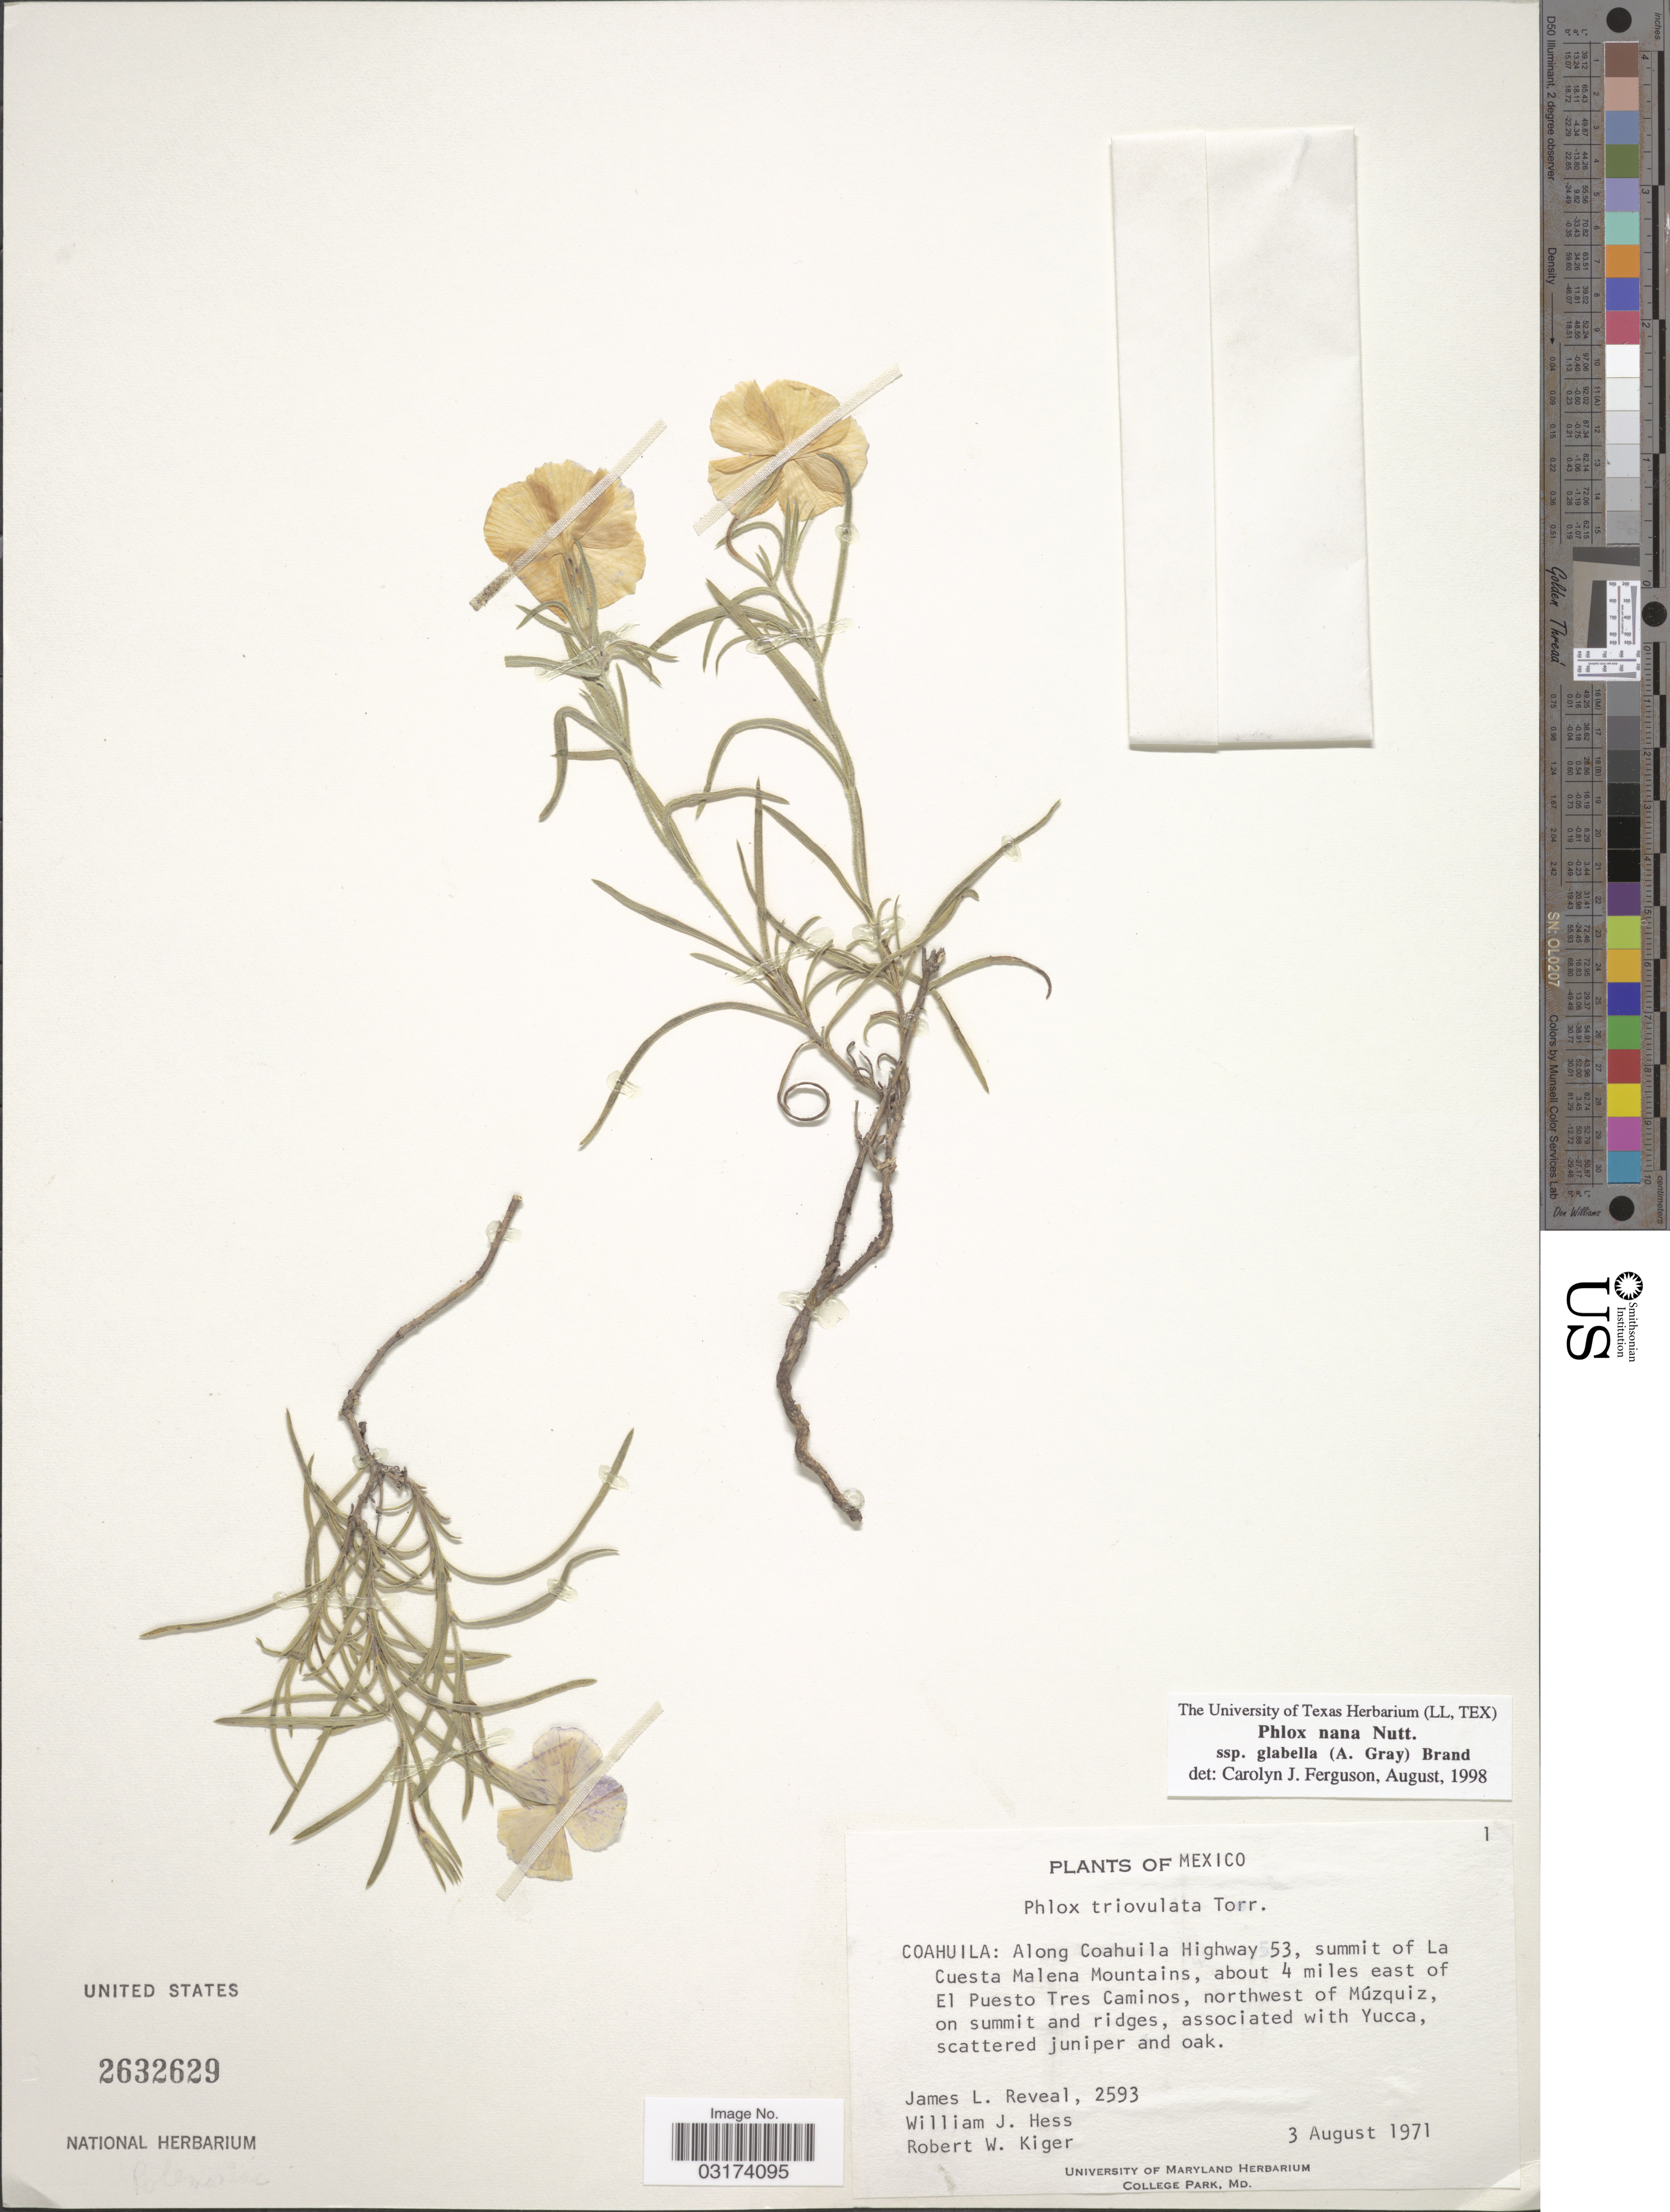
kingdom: Plantae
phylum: Tracheophyta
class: Magnoliopsida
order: Ericales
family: Polemoniaceae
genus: Phlox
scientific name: Phlox nana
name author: Nutt.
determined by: Mayfield, M. H.; Ferguson, C. J.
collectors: J. L. Reveal, W. Hess & R. Kiger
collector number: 2593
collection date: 1971-08-03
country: Mexico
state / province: Coahuila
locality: Coahuila: Along Coahuila Highway 53, summit of La Cuesta Malena Mountains, about 4 miles east of El Puesto Tres Caminos, northwest of Múzquiz, on summit and ridges.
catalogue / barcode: US 2632629